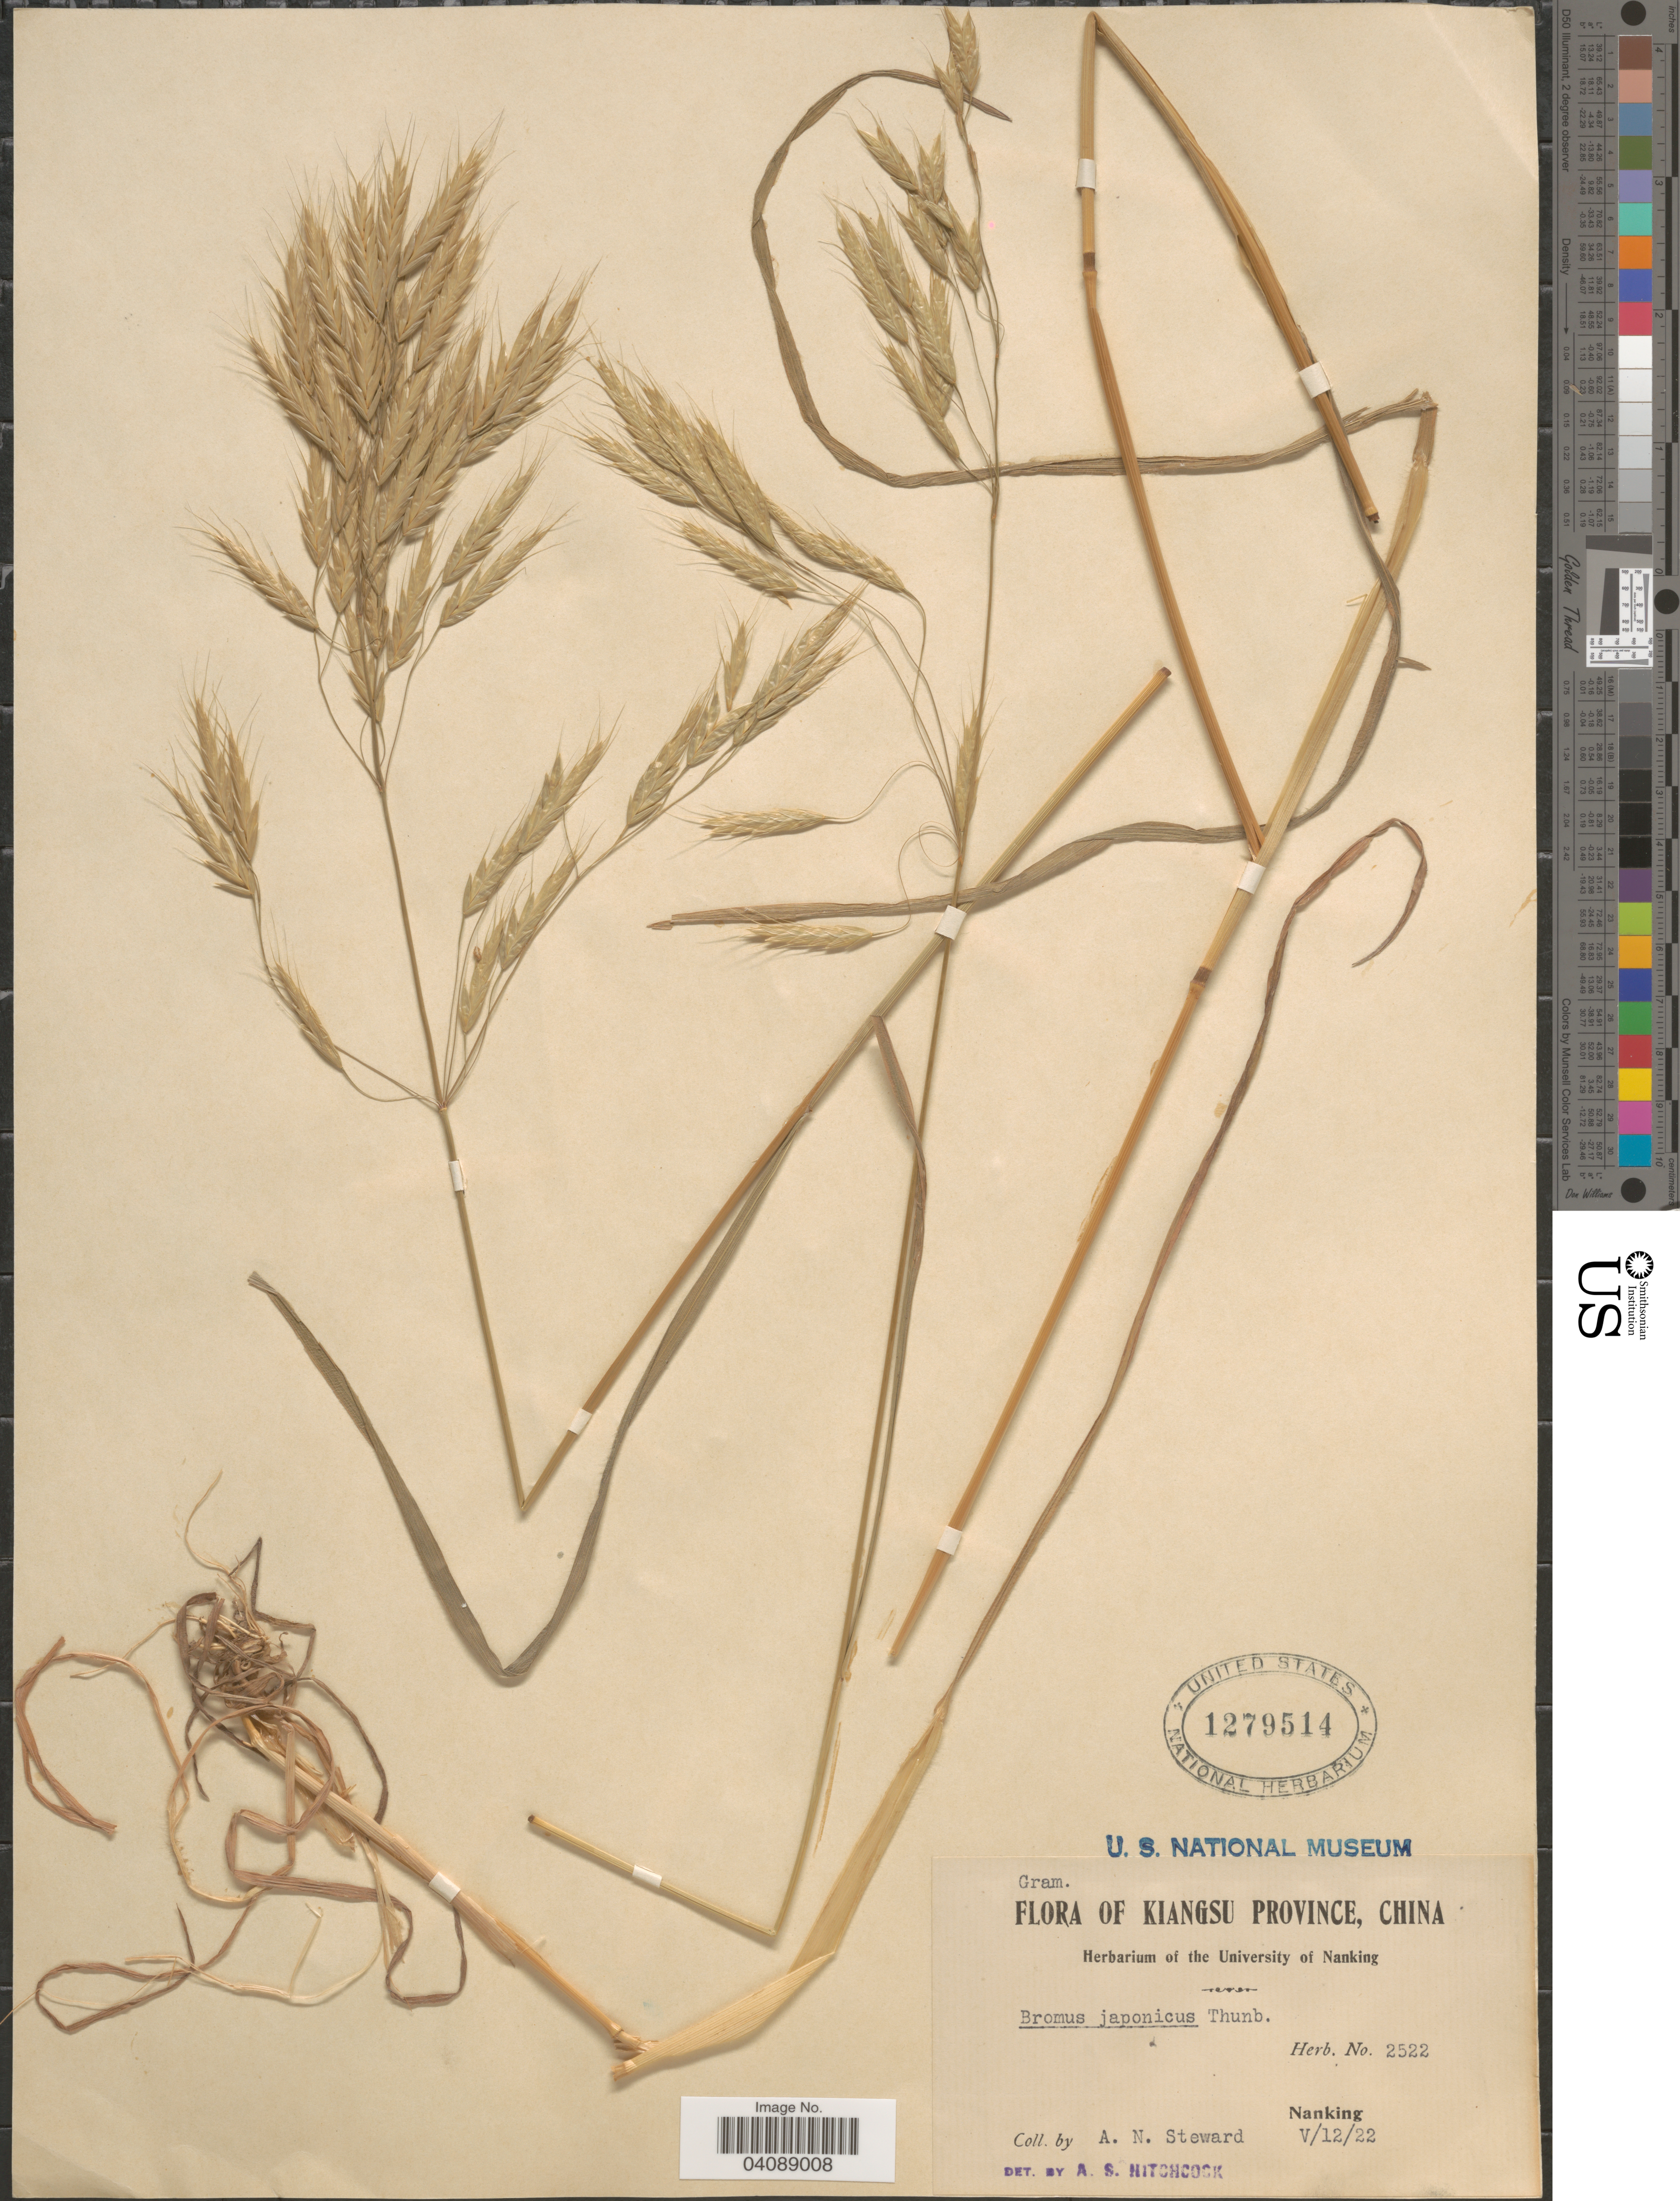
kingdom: Plantae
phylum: Tracheophyta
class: Liliopsida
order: Poales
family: Poaceae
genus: Bromus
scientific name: Bromus japonicus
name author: Houtt.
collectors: A. N. Steward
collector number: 2522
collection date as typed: Transcribed d/m/y: 12/5/22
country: China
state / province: Jiangsu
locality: Kiangsu Province. Nanking.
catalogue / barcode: US 1279514